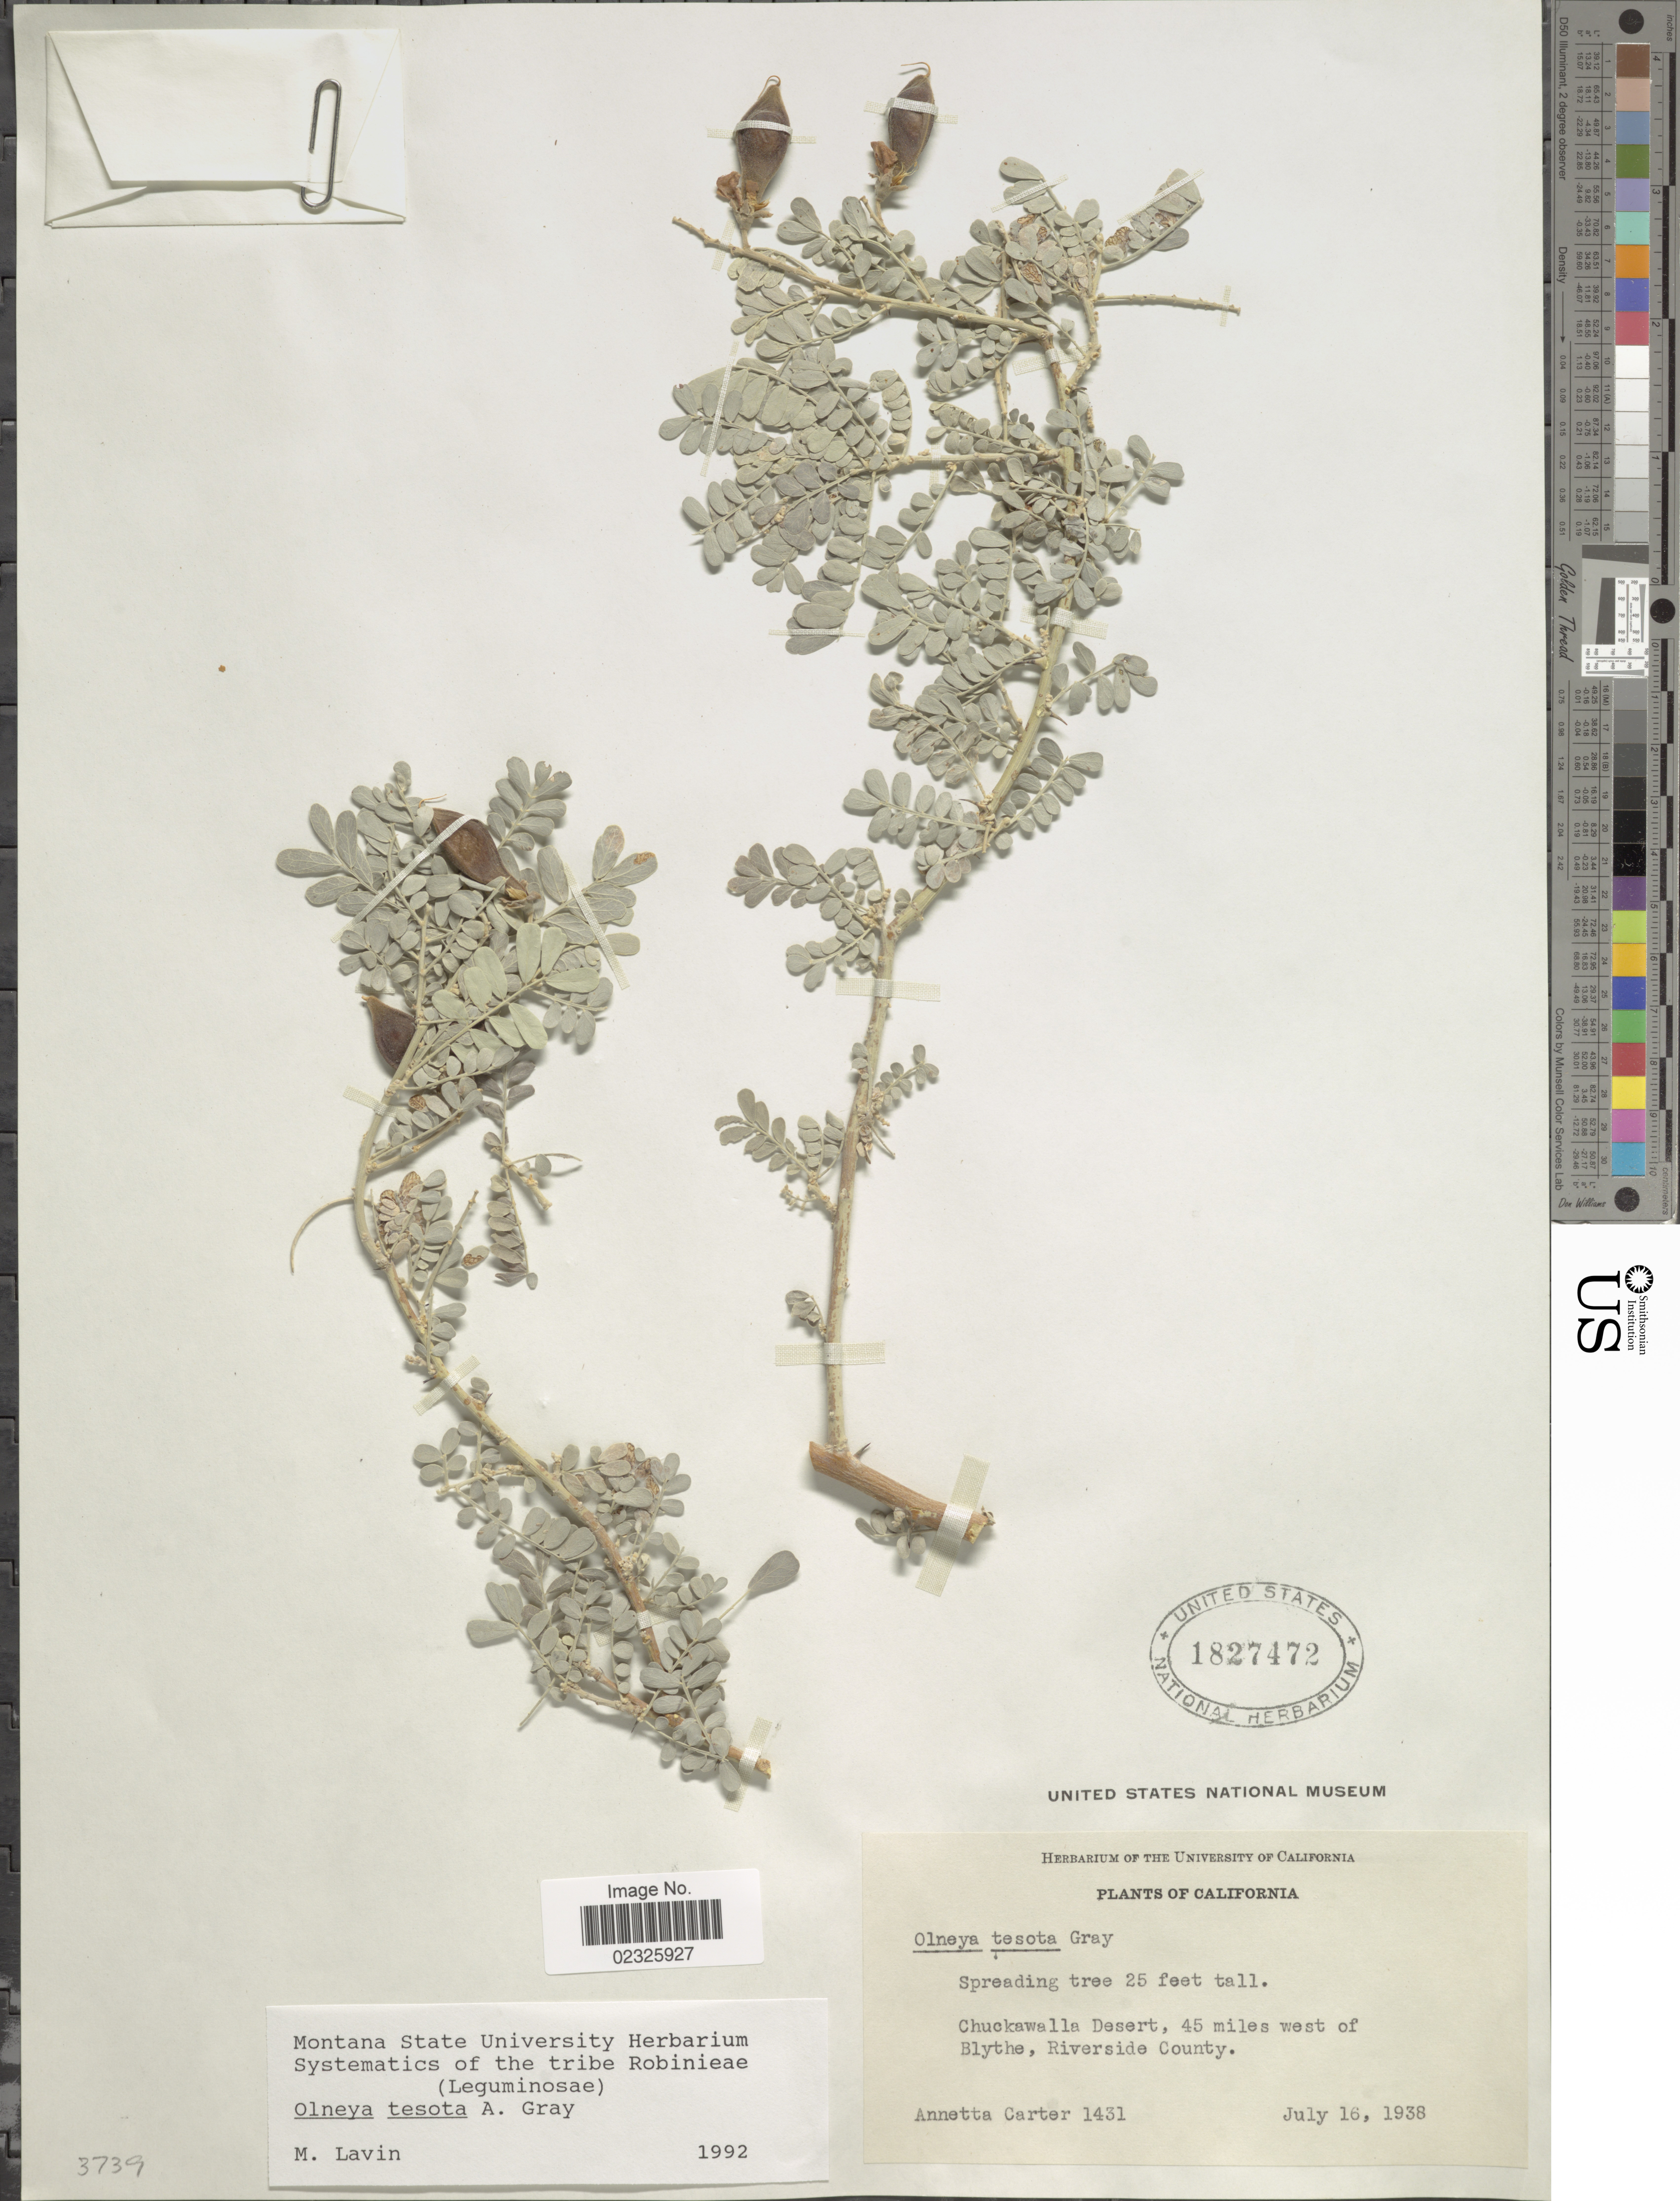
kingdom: Plantae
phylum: Tracheophyta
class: Magnoliopsida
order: Fabales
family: Fabaceae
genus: Olneya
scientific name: Olneya tesota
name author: A. Gray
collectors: A. Carter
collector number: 1431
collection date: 1938-07-16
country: United States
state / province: California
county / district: Riverside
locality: Chuckawalla Desert, 45 miles west of Blythe, Riverside County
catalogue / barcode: US 1827472